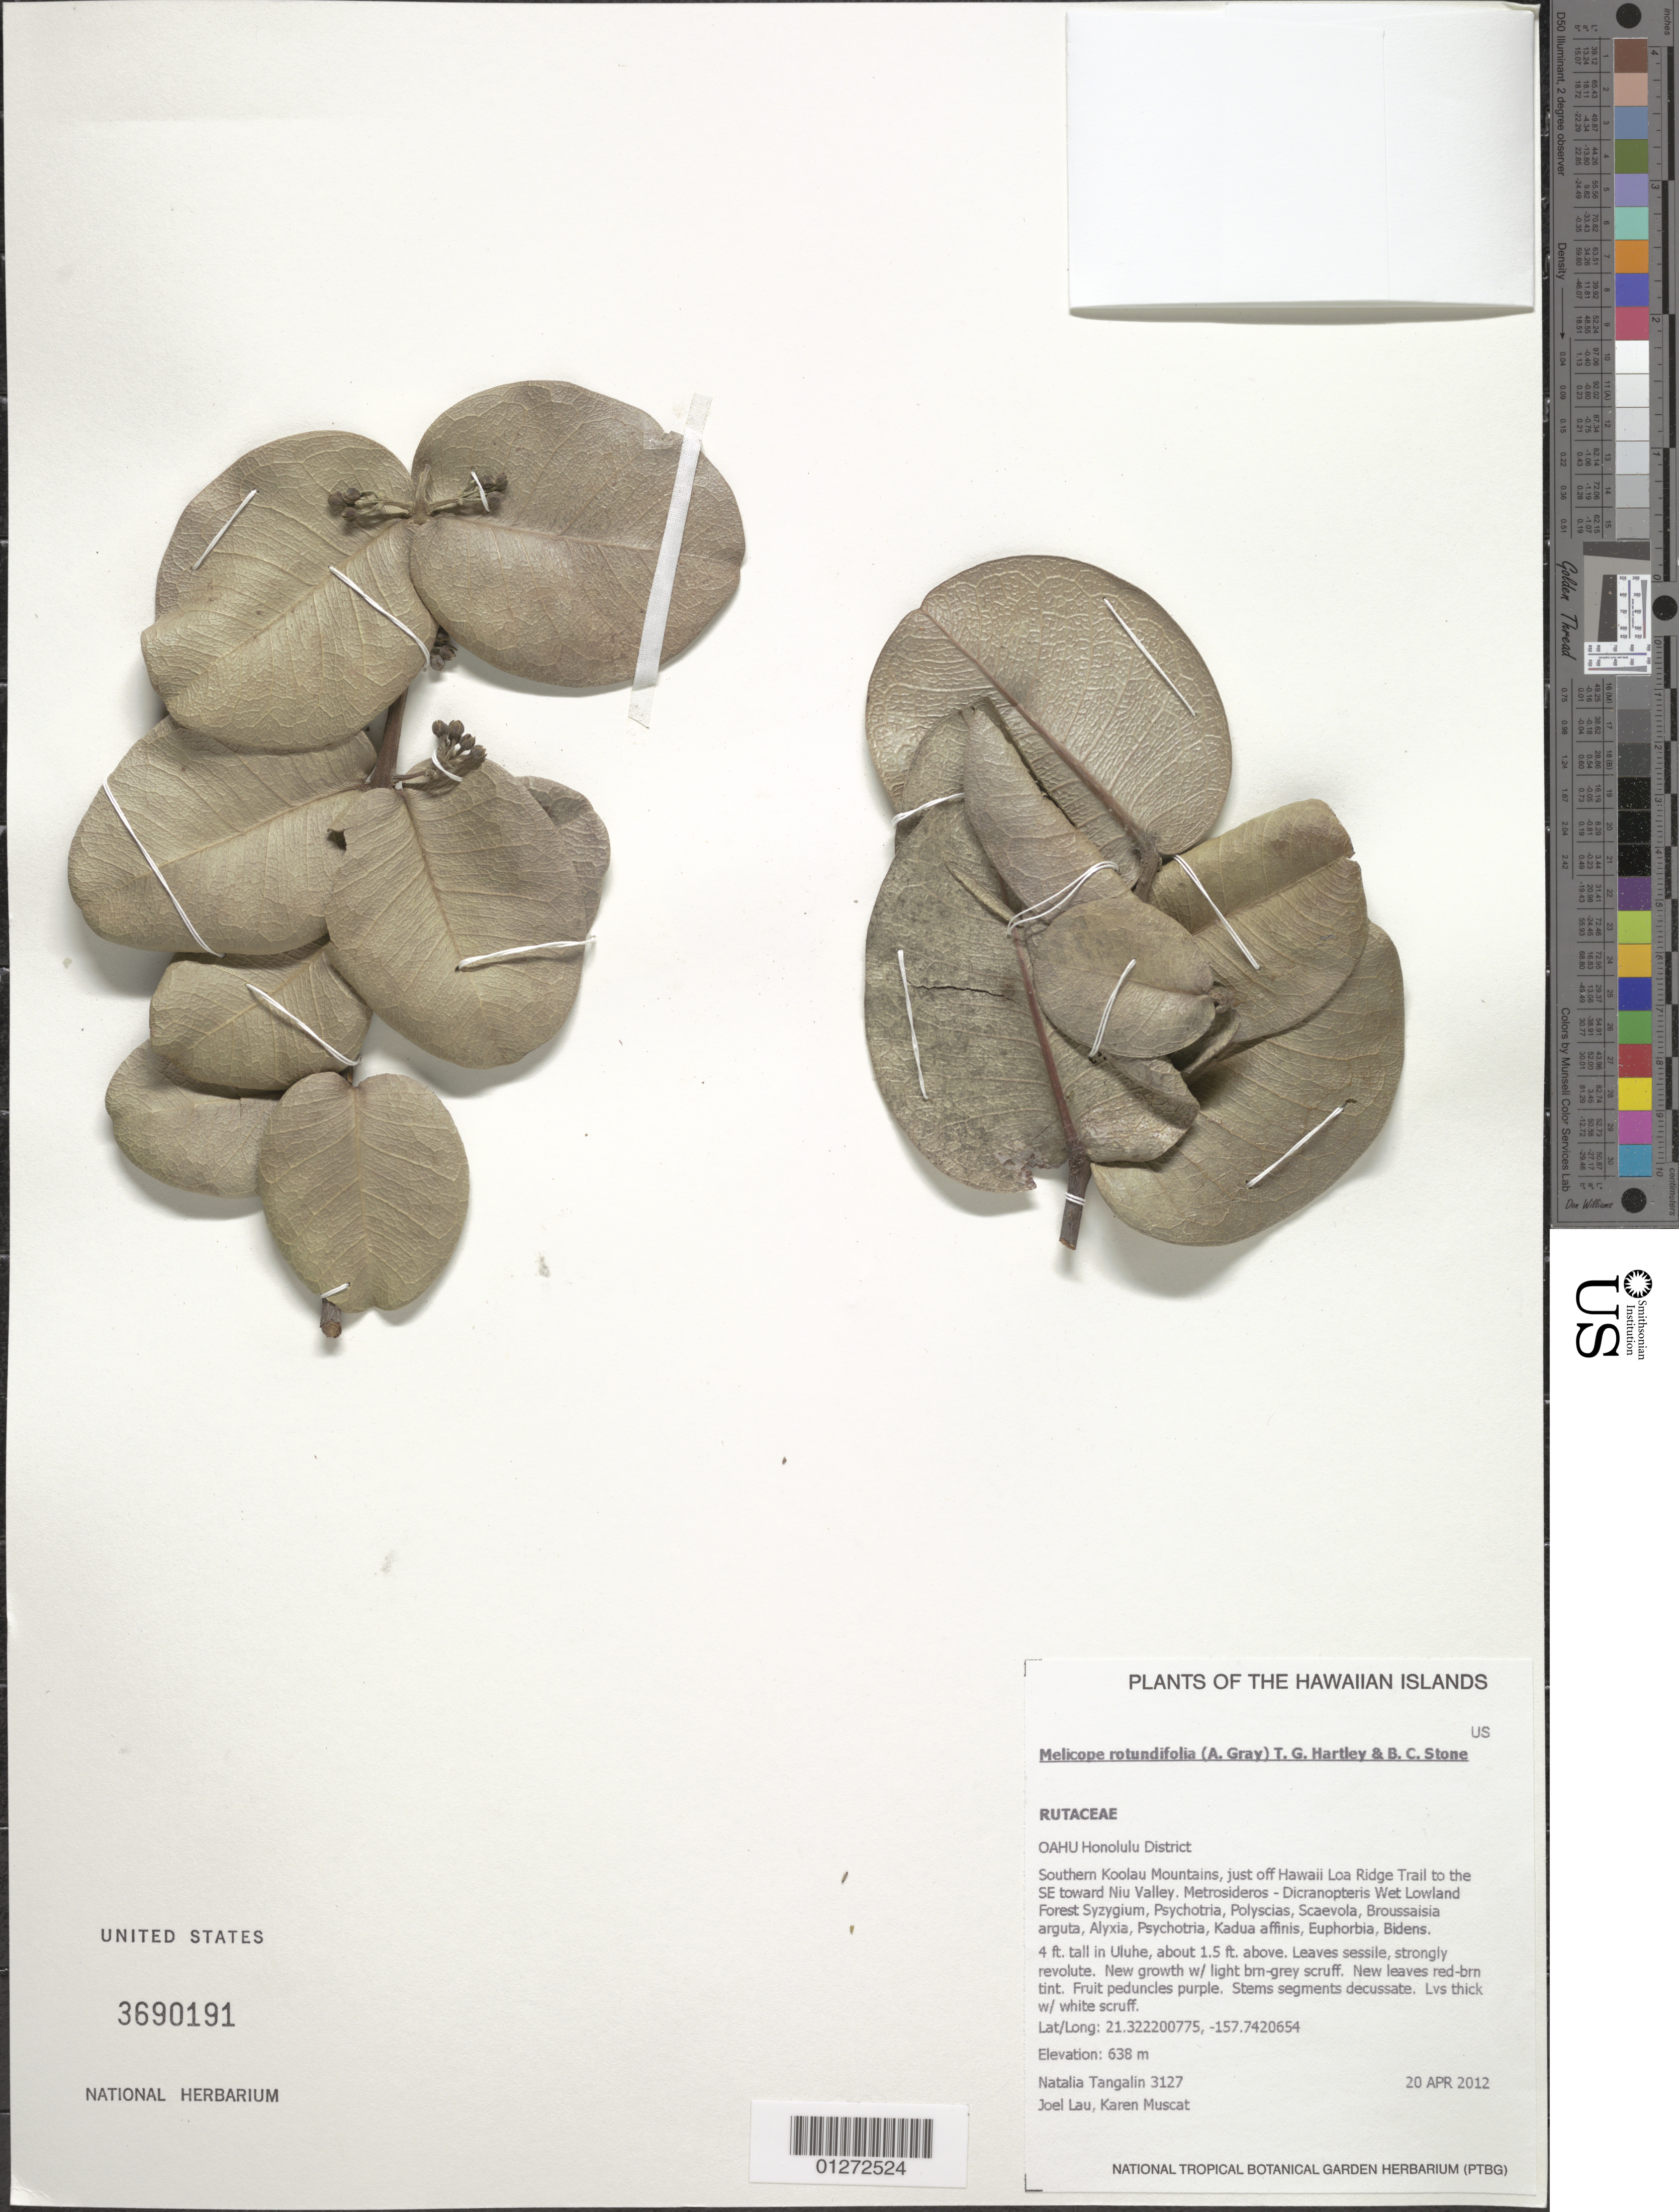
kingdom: Plantae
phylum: Tracheophyta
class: Magnoliopsida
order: Sapindales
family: Rutaceae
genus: Melicope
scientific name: Melicope rotundifolia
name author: (A. Gray) T.G. Hartley & B.C. Stone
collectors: N. Tangalin, J. Lau & K. Muscat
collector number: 3127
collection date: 2012-04-20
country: United States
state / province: Hawaii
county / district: Honolulu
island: Oahu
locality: Southern Koolau Mountains, just off Hawaii Loa Ridge Trail to the SE toward Niu Valley.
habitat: Wet lowland forest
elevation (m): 638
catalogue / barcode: US 3690191